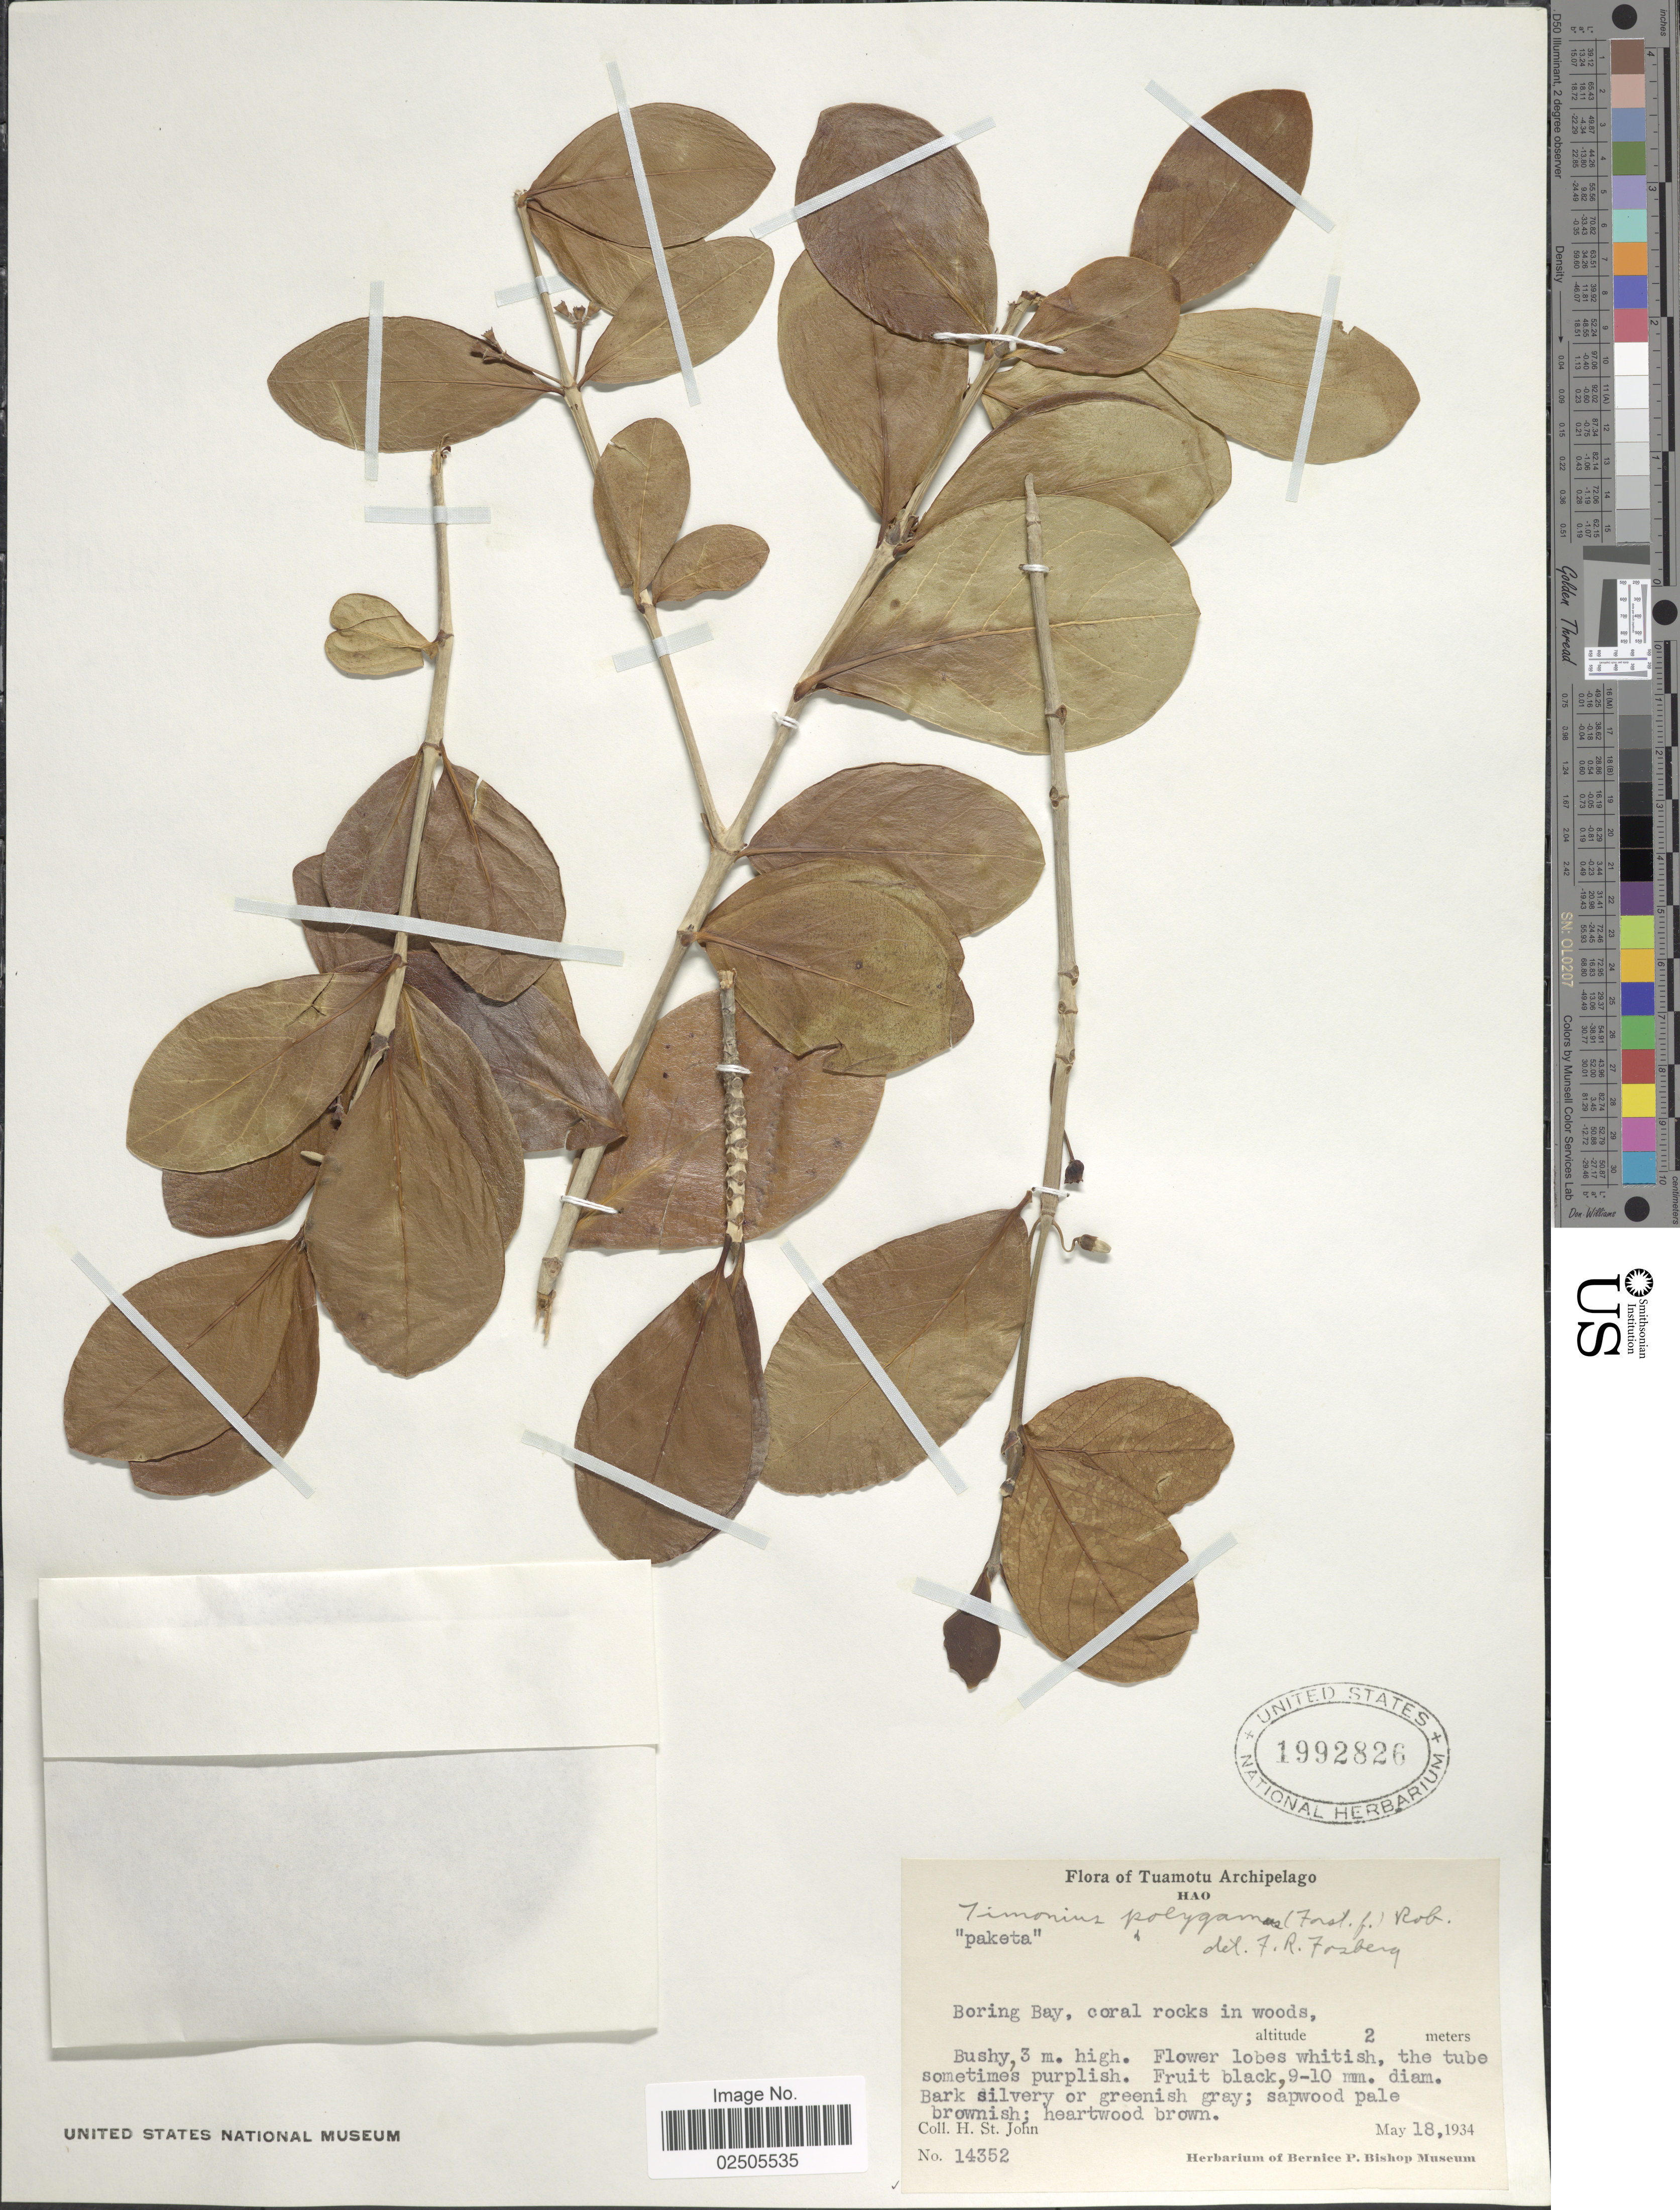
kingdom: Plantae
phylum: Tracheophyta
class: Magnoliopsida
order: Gentianales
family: Rubiaceae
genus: Timonius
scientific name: Timonius polygamus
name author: (G. Forst.) Rob.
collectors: H. St. John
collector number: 14352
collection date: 1934-05-18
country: French Polynesia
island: Hao Atoll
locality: Tuamotu Archipelago, Hao, Boring Bay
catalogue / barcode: US 1992826